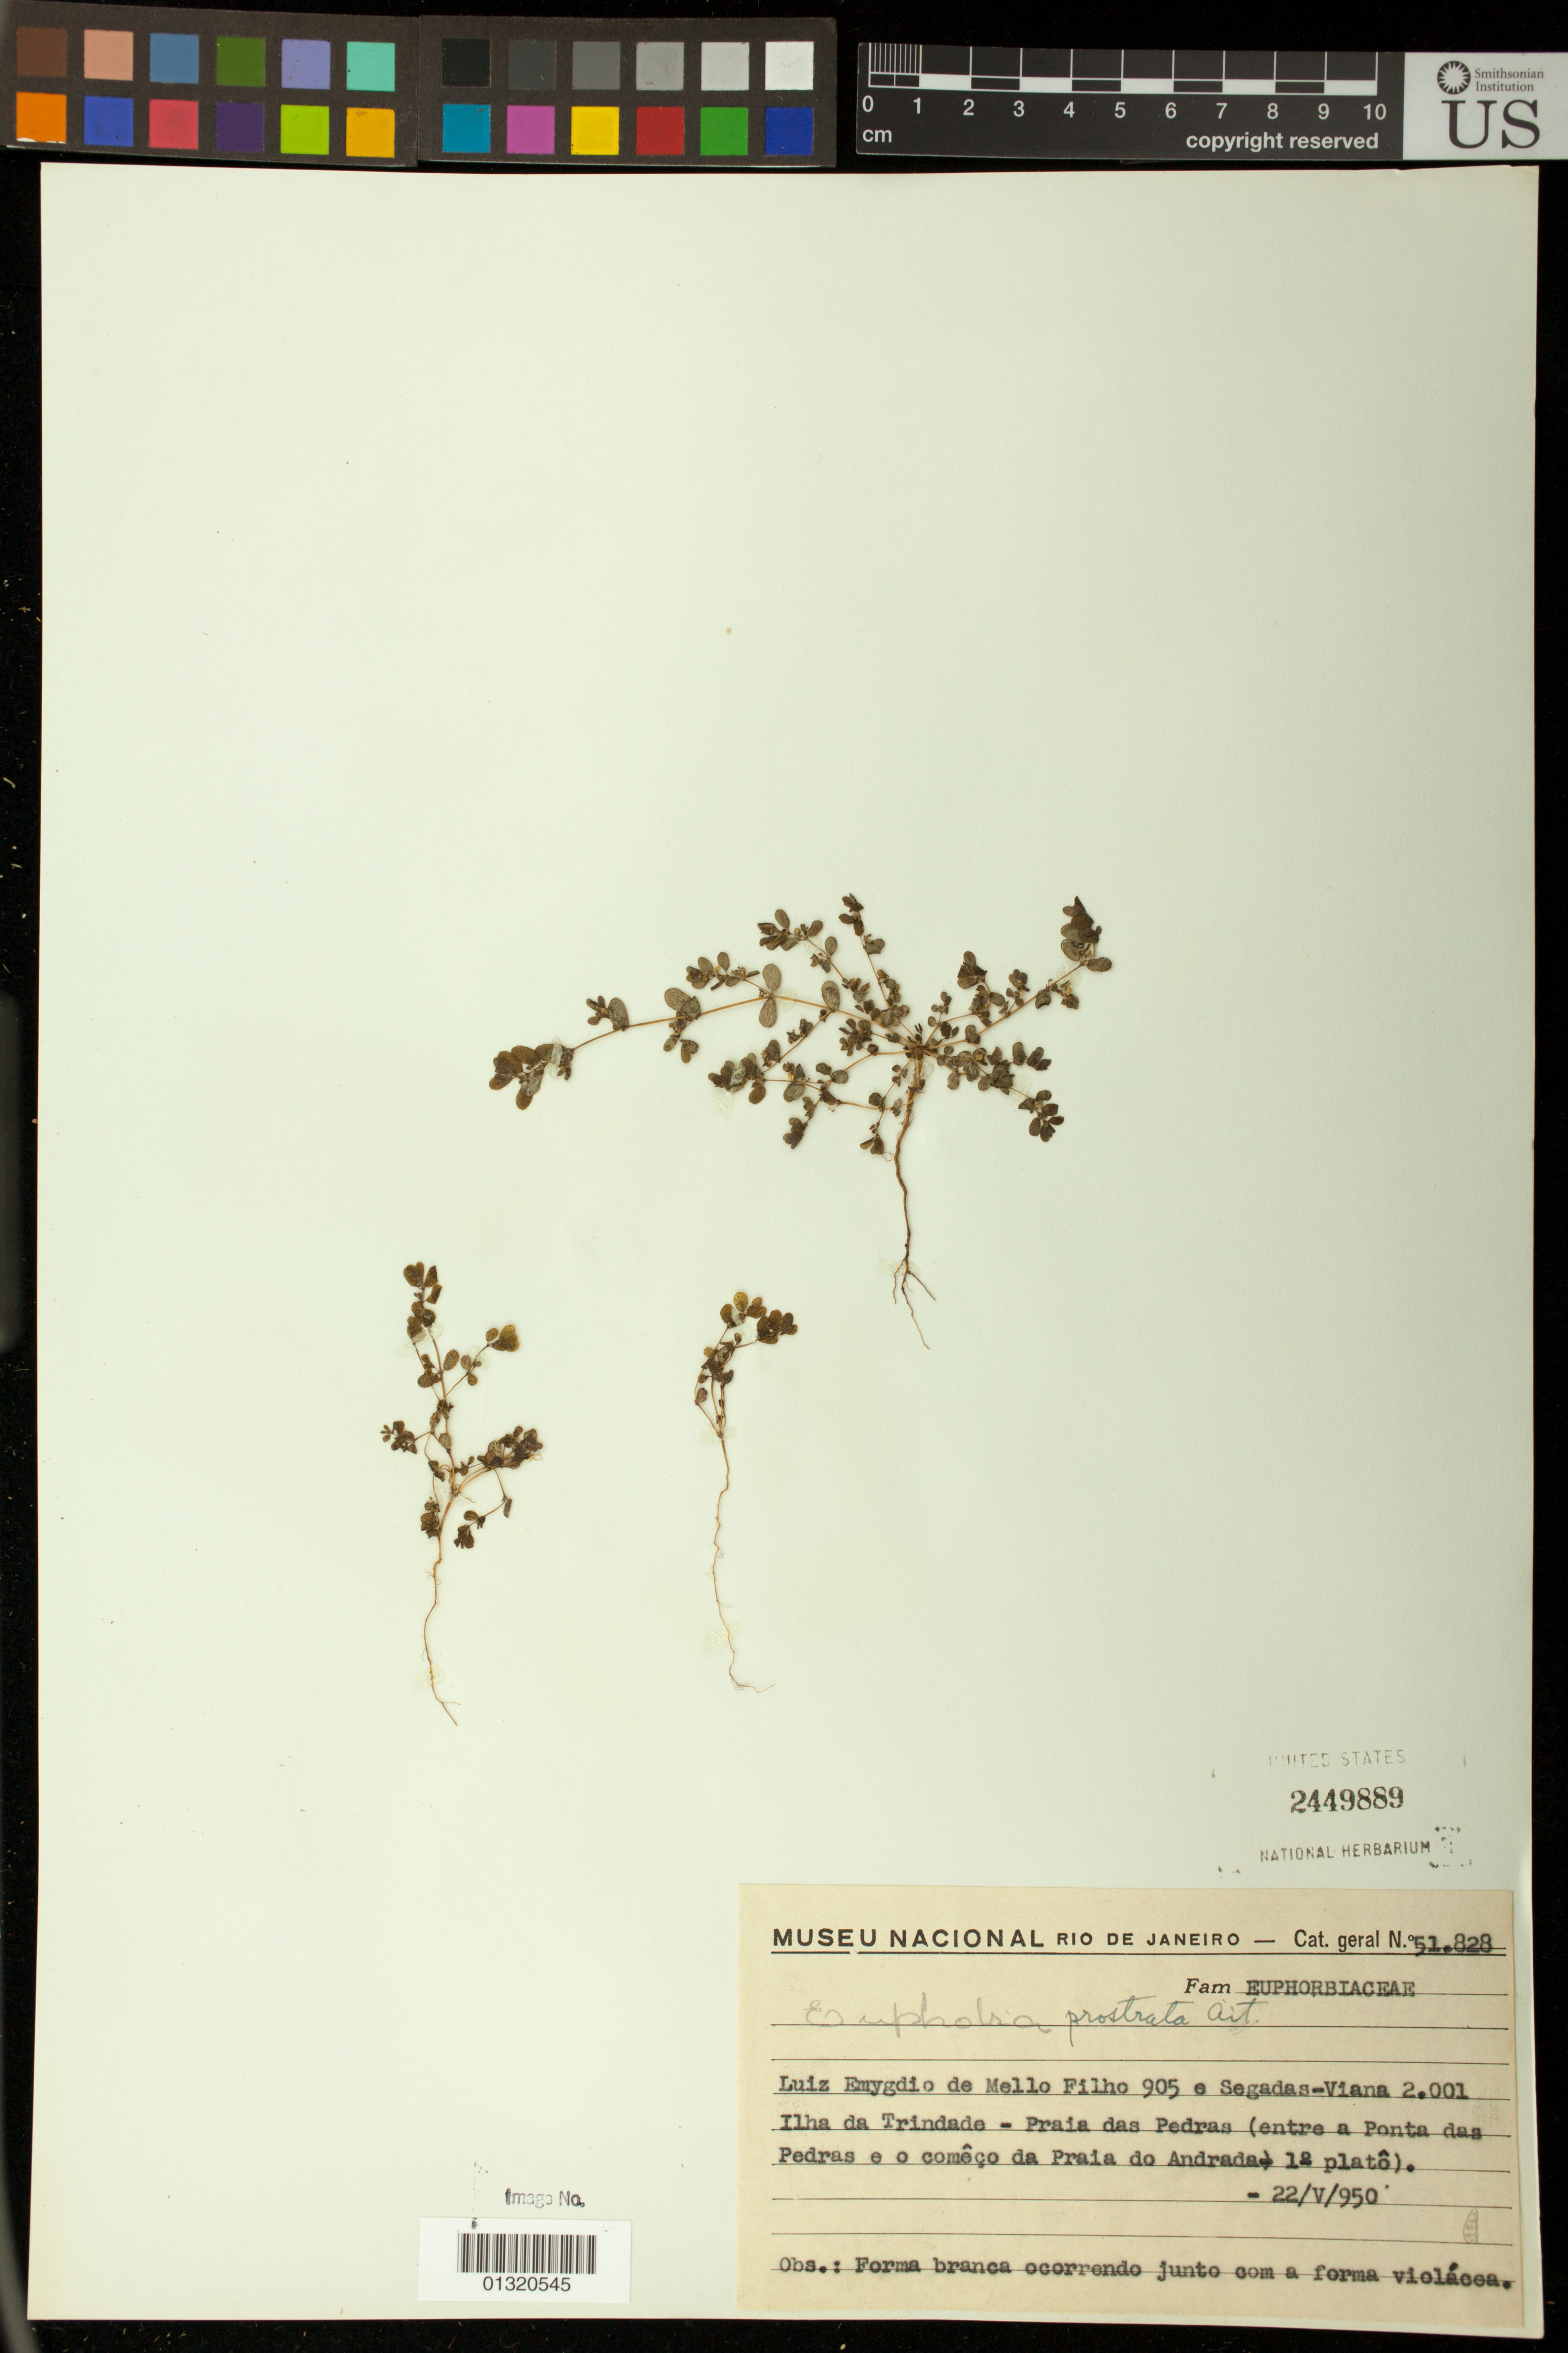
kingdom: Plantae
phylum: Tracheophyta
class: Magnoliopsida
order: Malpighiales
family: Euphorbiaceae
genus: Euphorbia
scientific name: Euphorbia prostrata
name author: Aiton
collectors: L. Emygdio de Mello Filho & F. Segadas-Vianna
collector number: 905/2001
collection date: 1950-05-22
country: Brazil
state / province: Espírito Santo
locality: Ilha da Trindade - Praia das Pedras (entre a Ponta das Pedras e o comeco da Praia do Andrada - 1.0 plato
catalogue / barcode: US 2449889